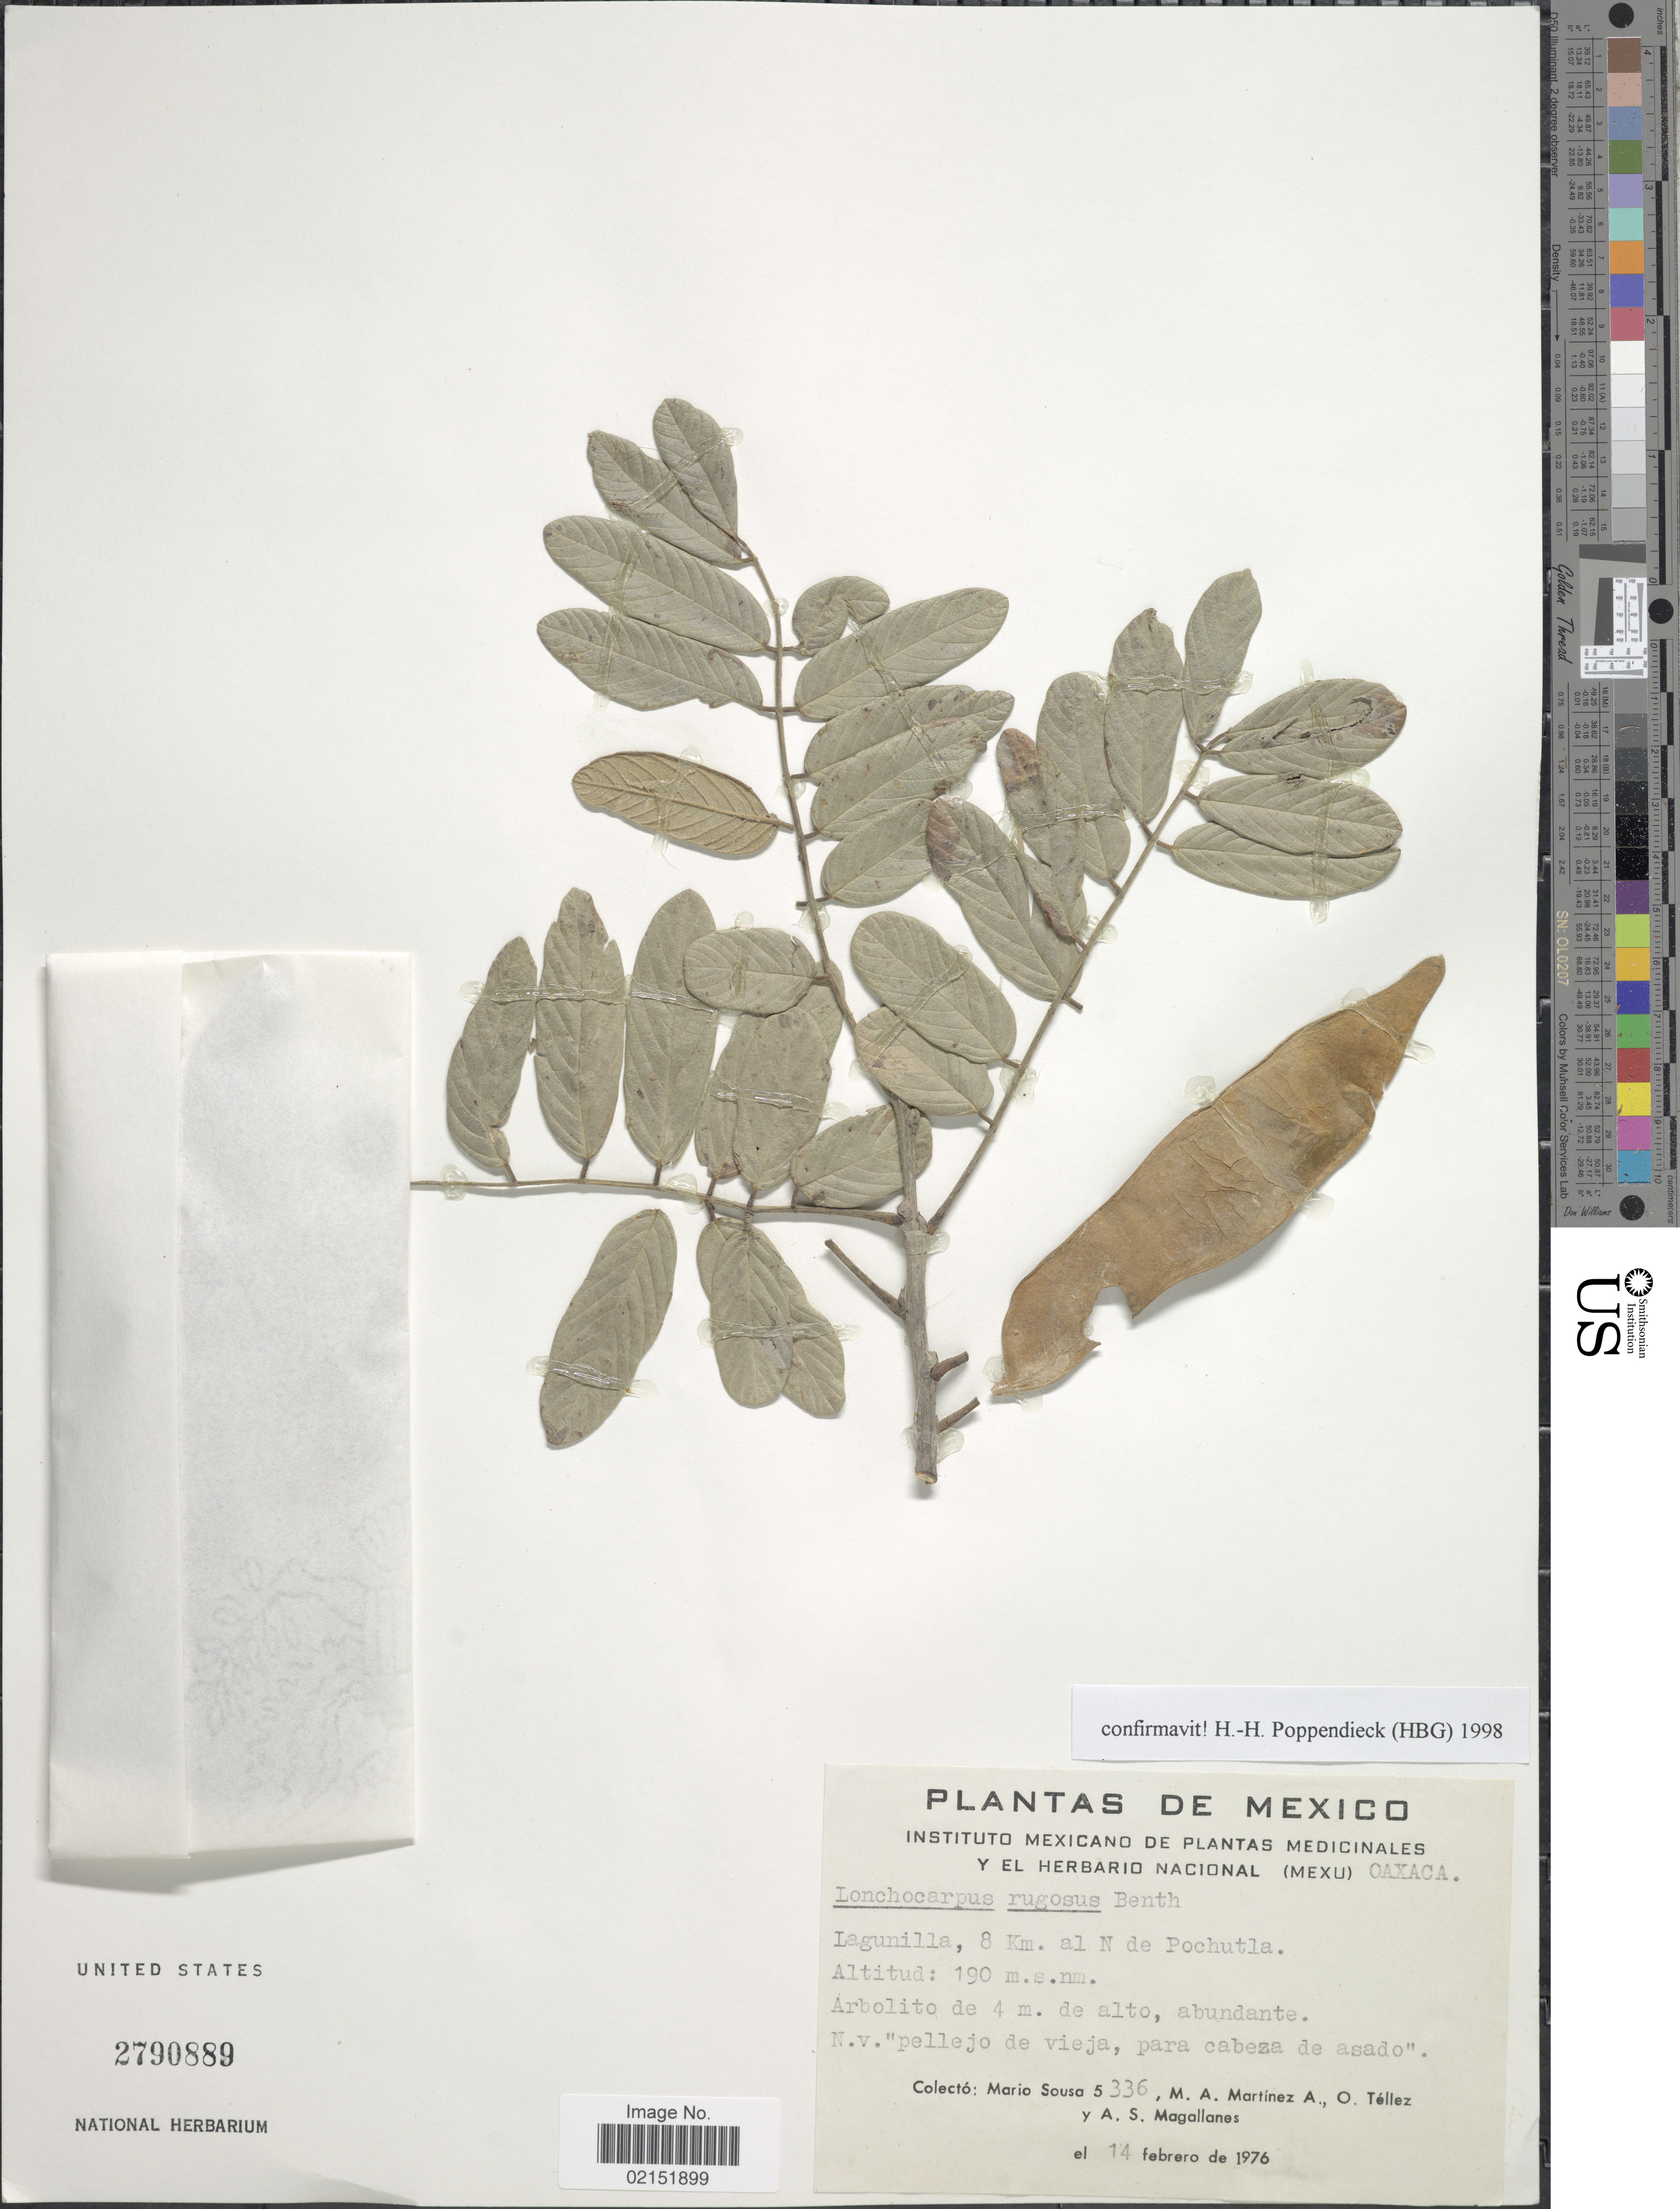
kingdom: Plantae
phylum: Tracheophyta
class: Magnoliopsida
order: Fabales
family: Fabaceae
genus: Lonchocarpus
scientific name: Lonchocarpus rugosus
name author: Benth.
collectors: M. Sousa S., M. A. Martinez, O. Tellez & A. Magallanes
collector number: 5336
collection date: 1976-02-14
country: Mexico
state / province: Oaxaca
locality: Lagunilla, 8 km. al N de Pochutla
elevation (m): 190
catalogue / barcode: US 2790889